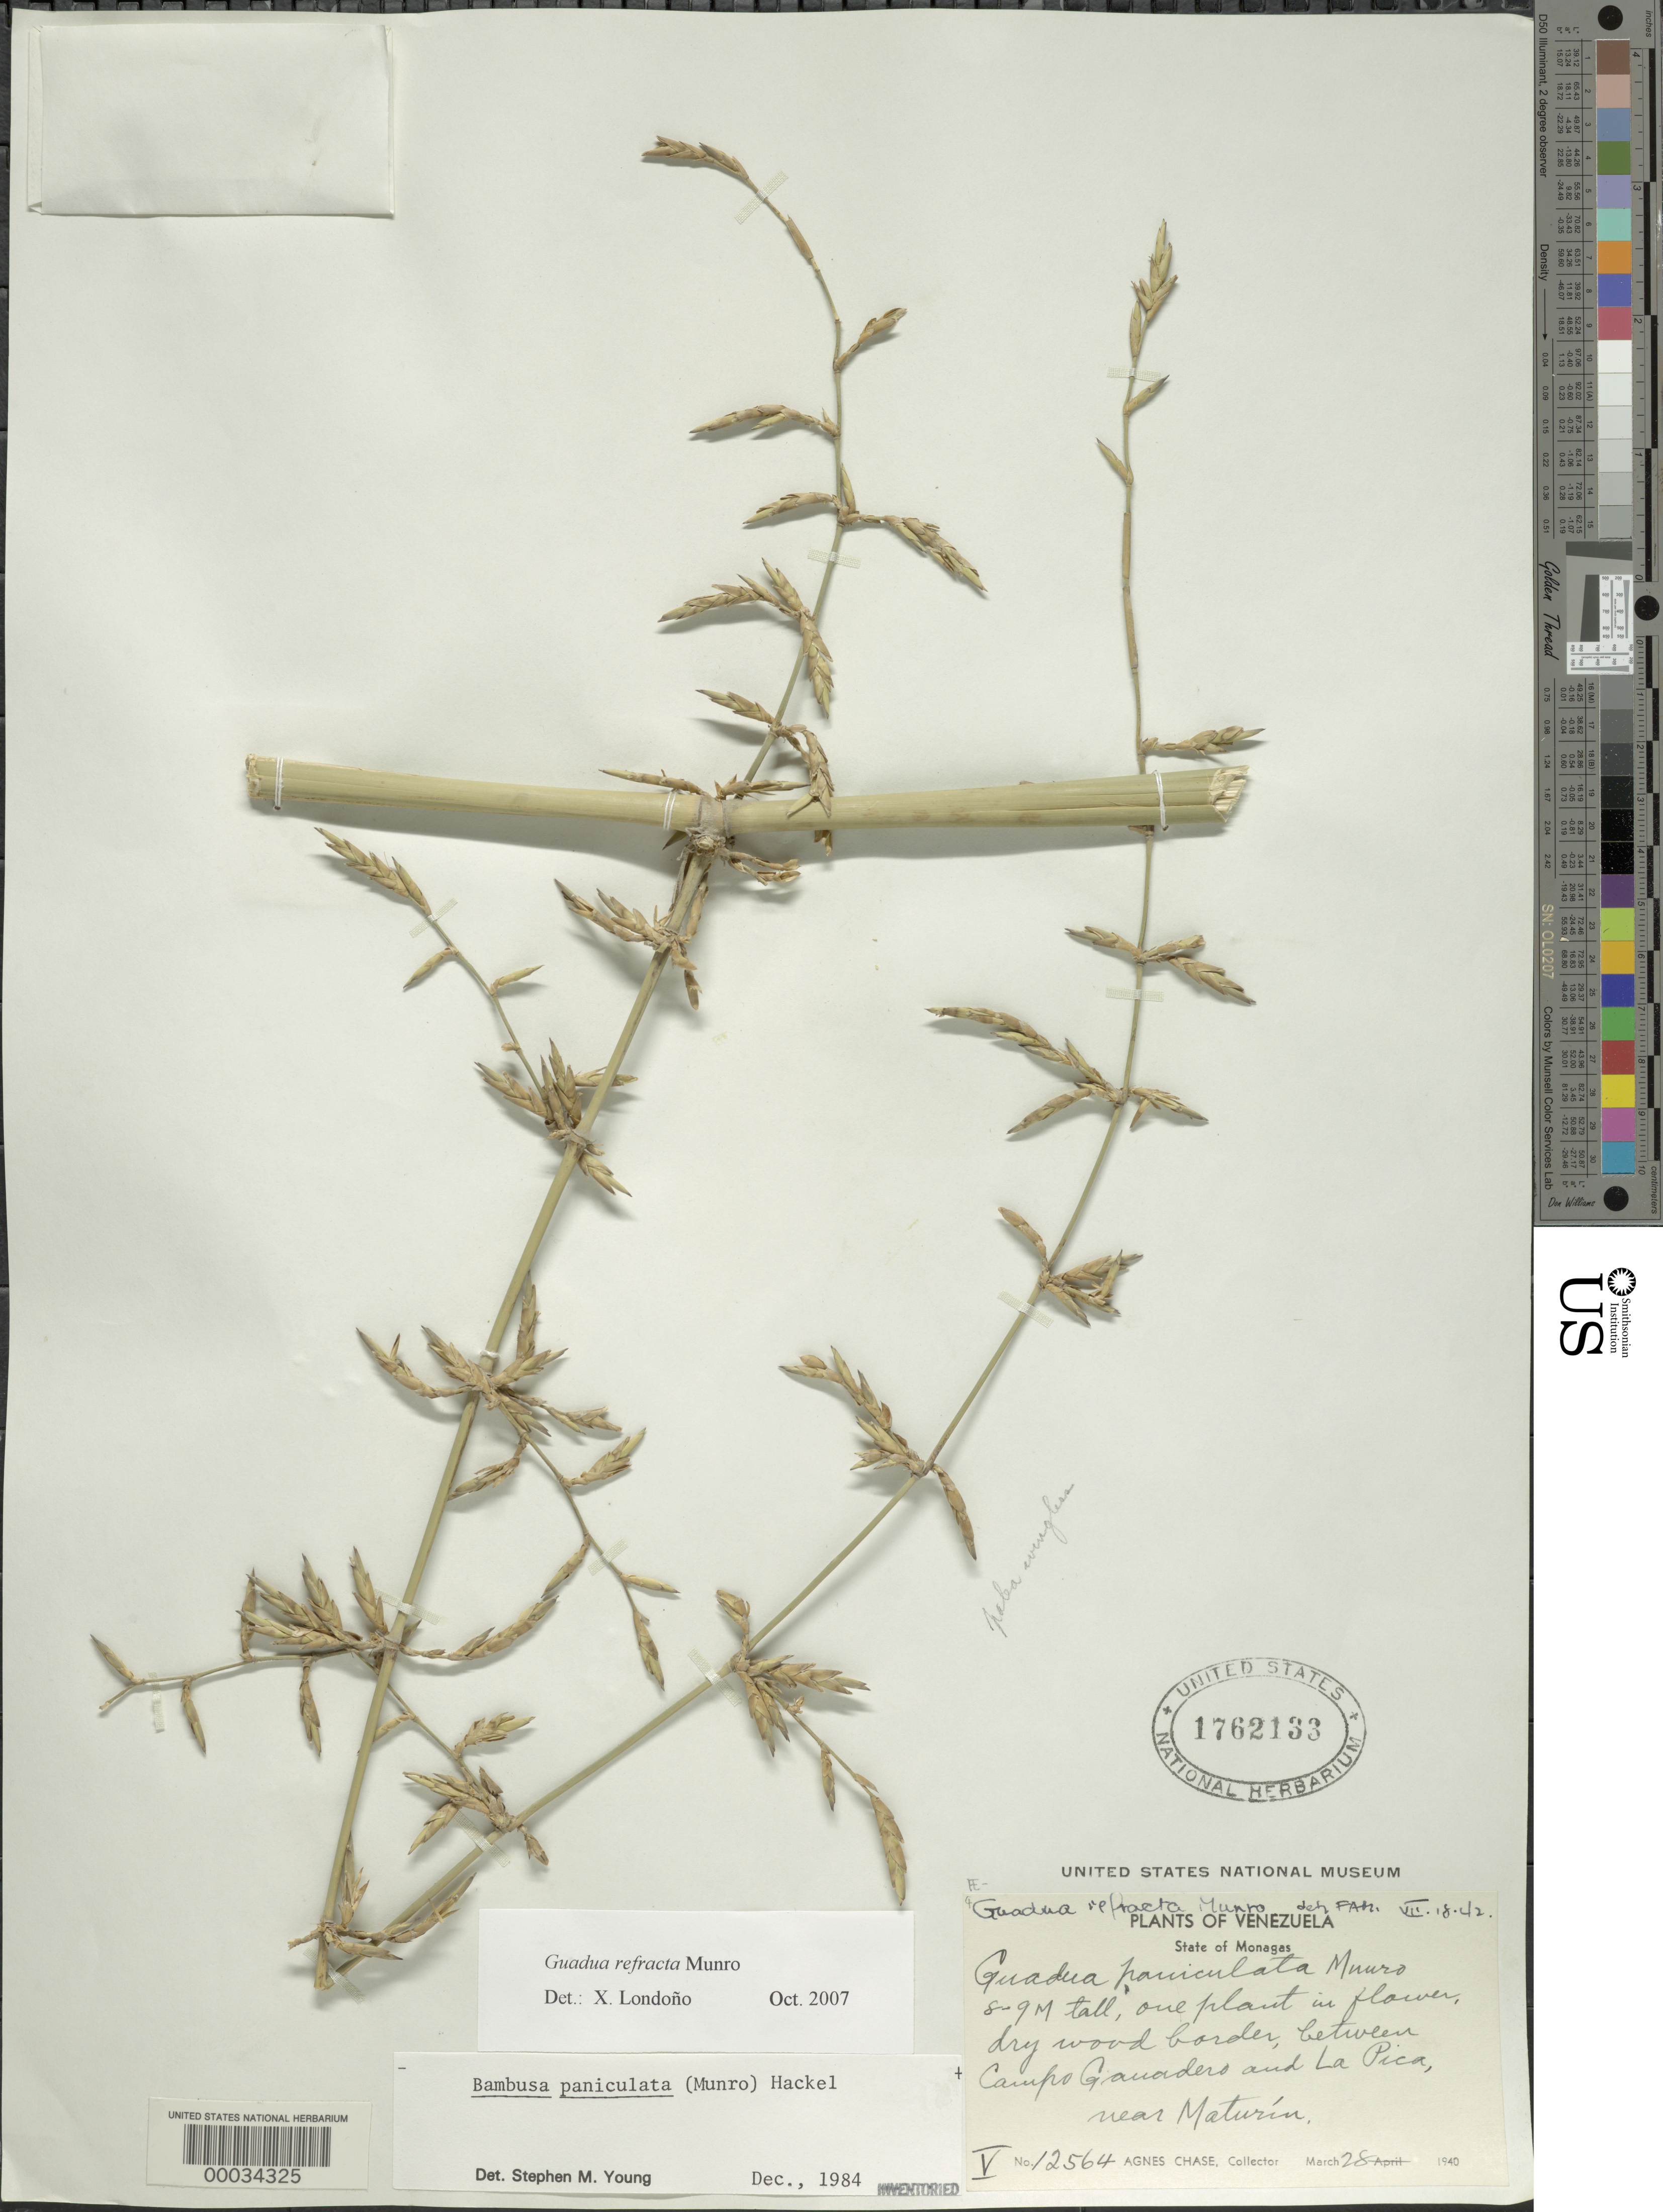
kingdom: Plantae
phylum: Tracheophyta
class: Liliopsida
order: Poales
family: Poaceae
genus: Guadua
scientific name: Guadua venezuelae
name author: Munro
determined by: McMurchie, Elizabeth, (UNITED STATES)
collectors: A. Chase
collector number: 12564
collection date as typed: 25 Mar 1940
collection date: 1940-03-25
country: Venezuela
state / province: Monagas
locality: Campo gauadera, la pica, maturin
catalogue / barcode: US 1762133